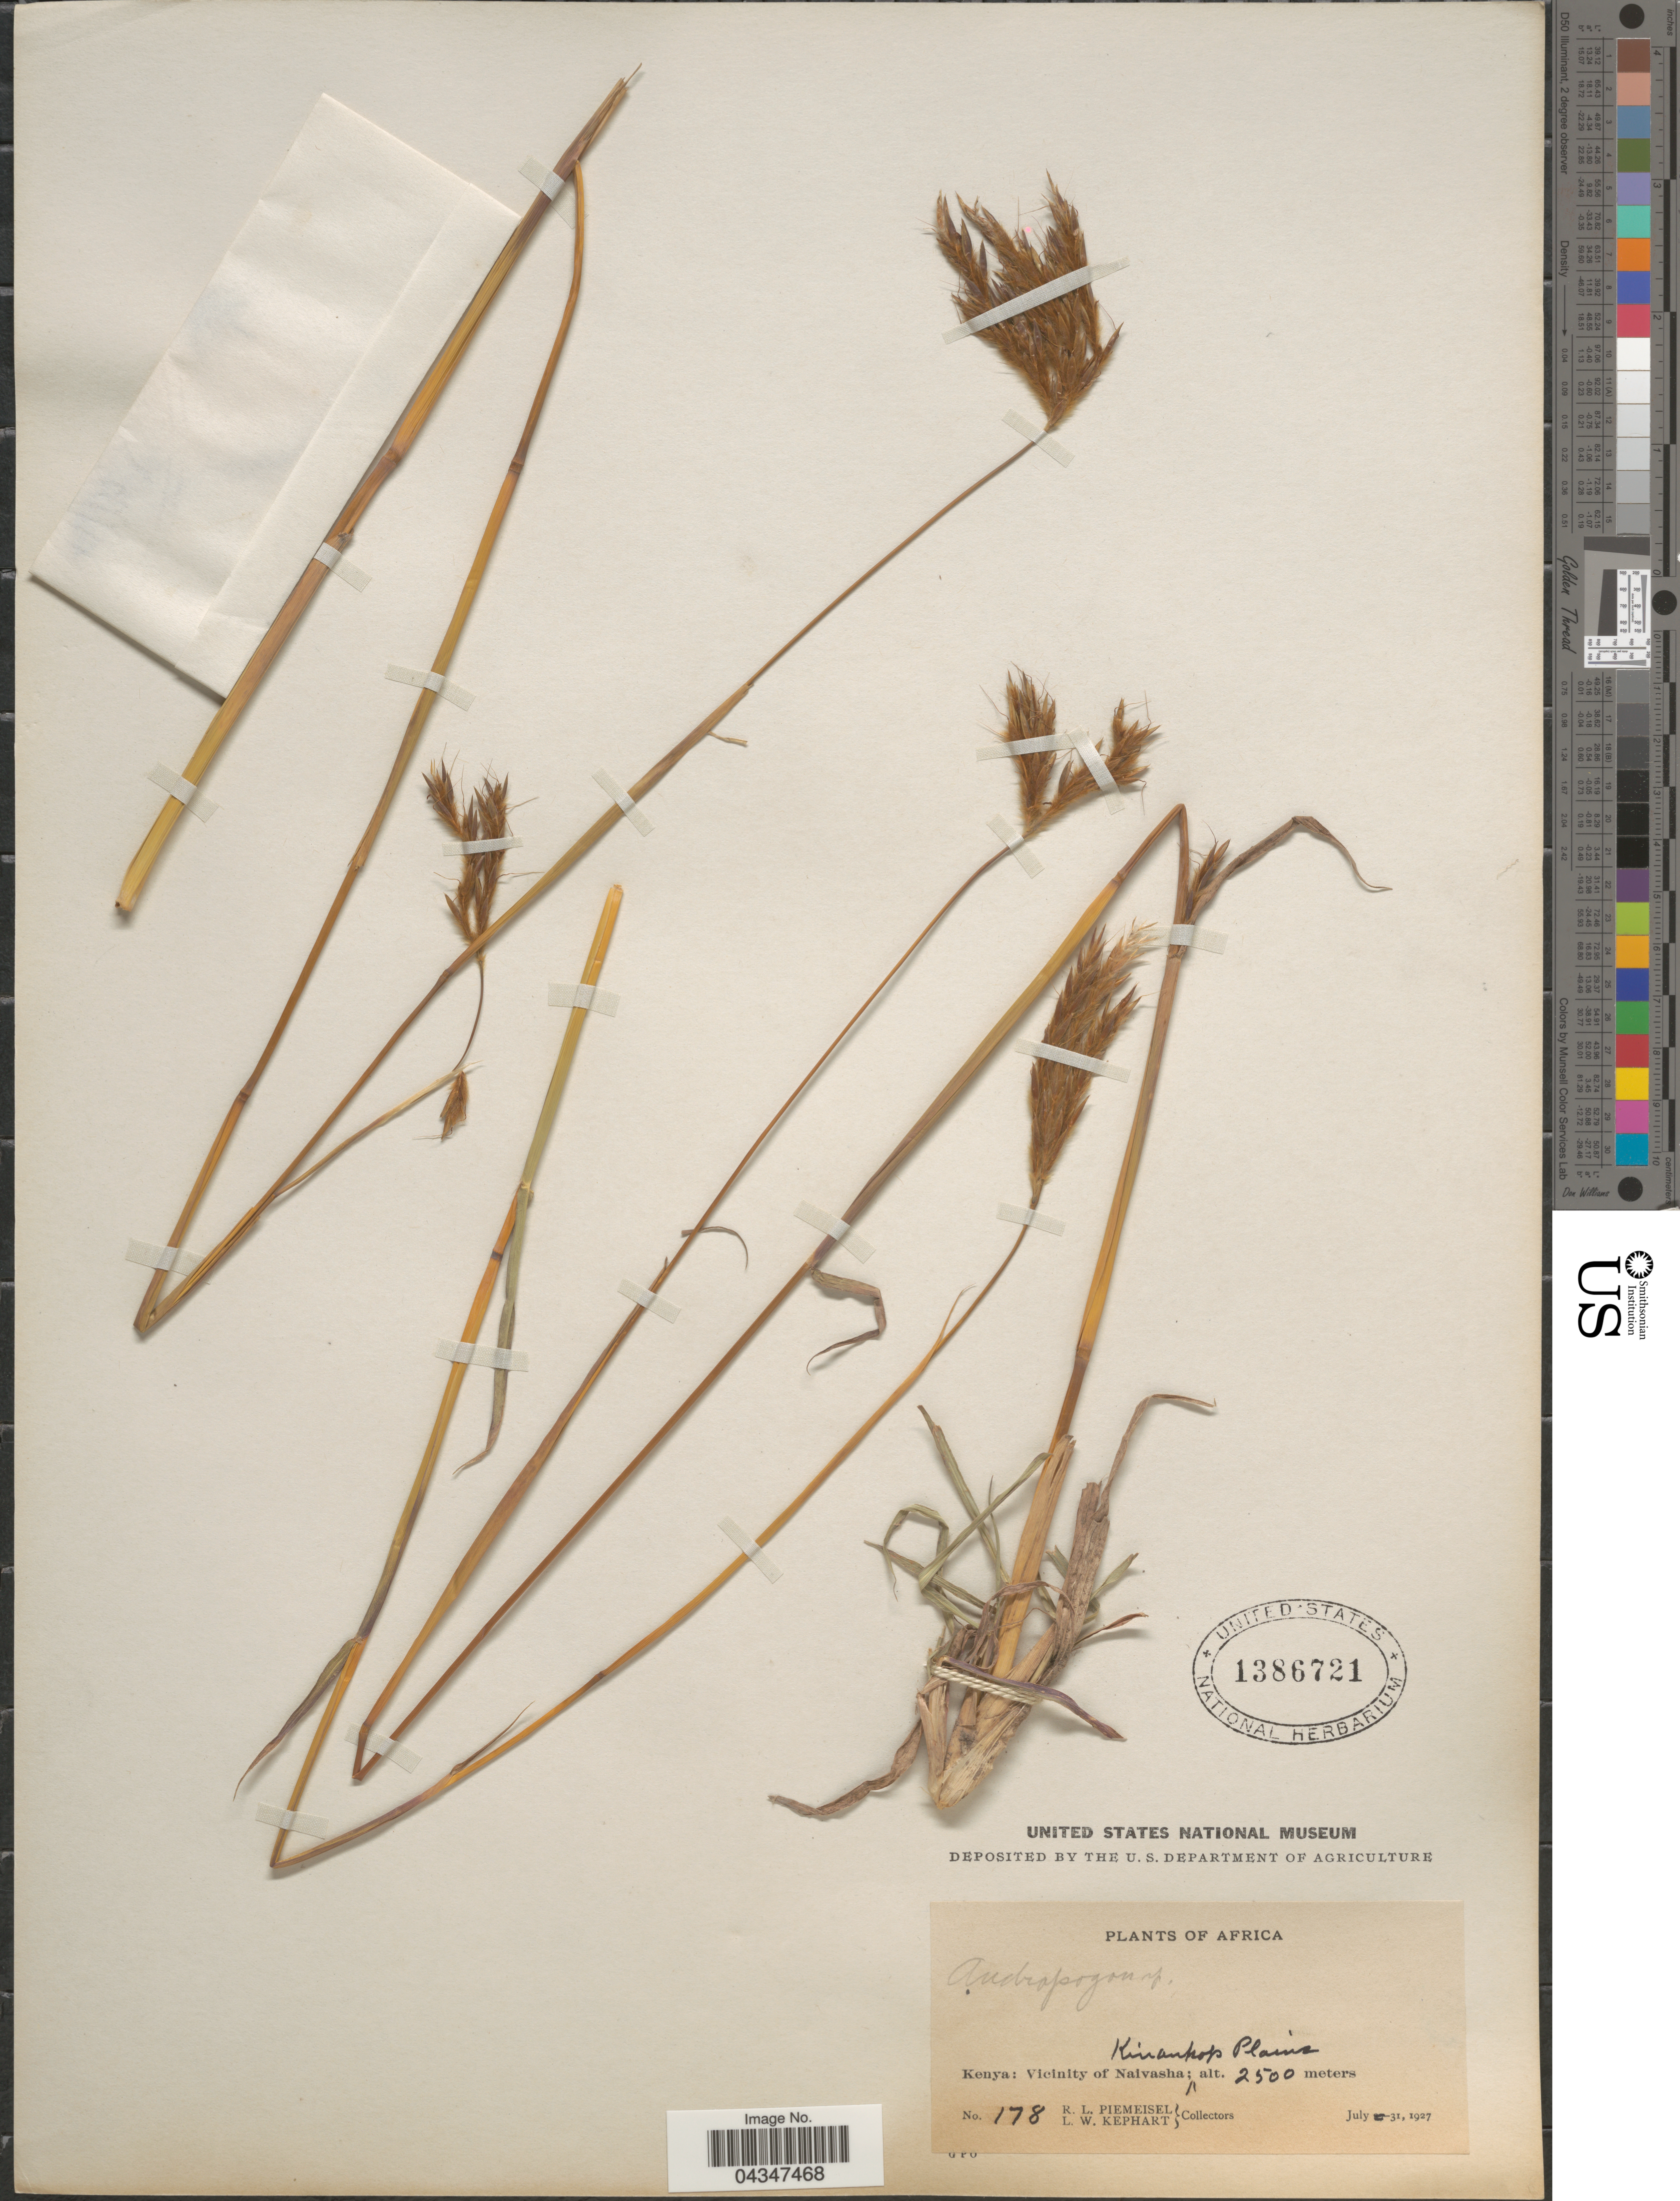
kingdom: Plantae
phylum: Tracheophyta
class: Liliopsida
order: Poales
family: Poaceae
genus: Andropogon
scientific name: Andropogon sp.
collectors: R. L. Piemeisel & L. W. Kephart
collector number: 178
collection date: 1927-07-31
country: Kenya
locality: Vicinity of Naivasha; Kinankop Plains.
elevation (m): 2500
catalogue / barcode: US 1386721